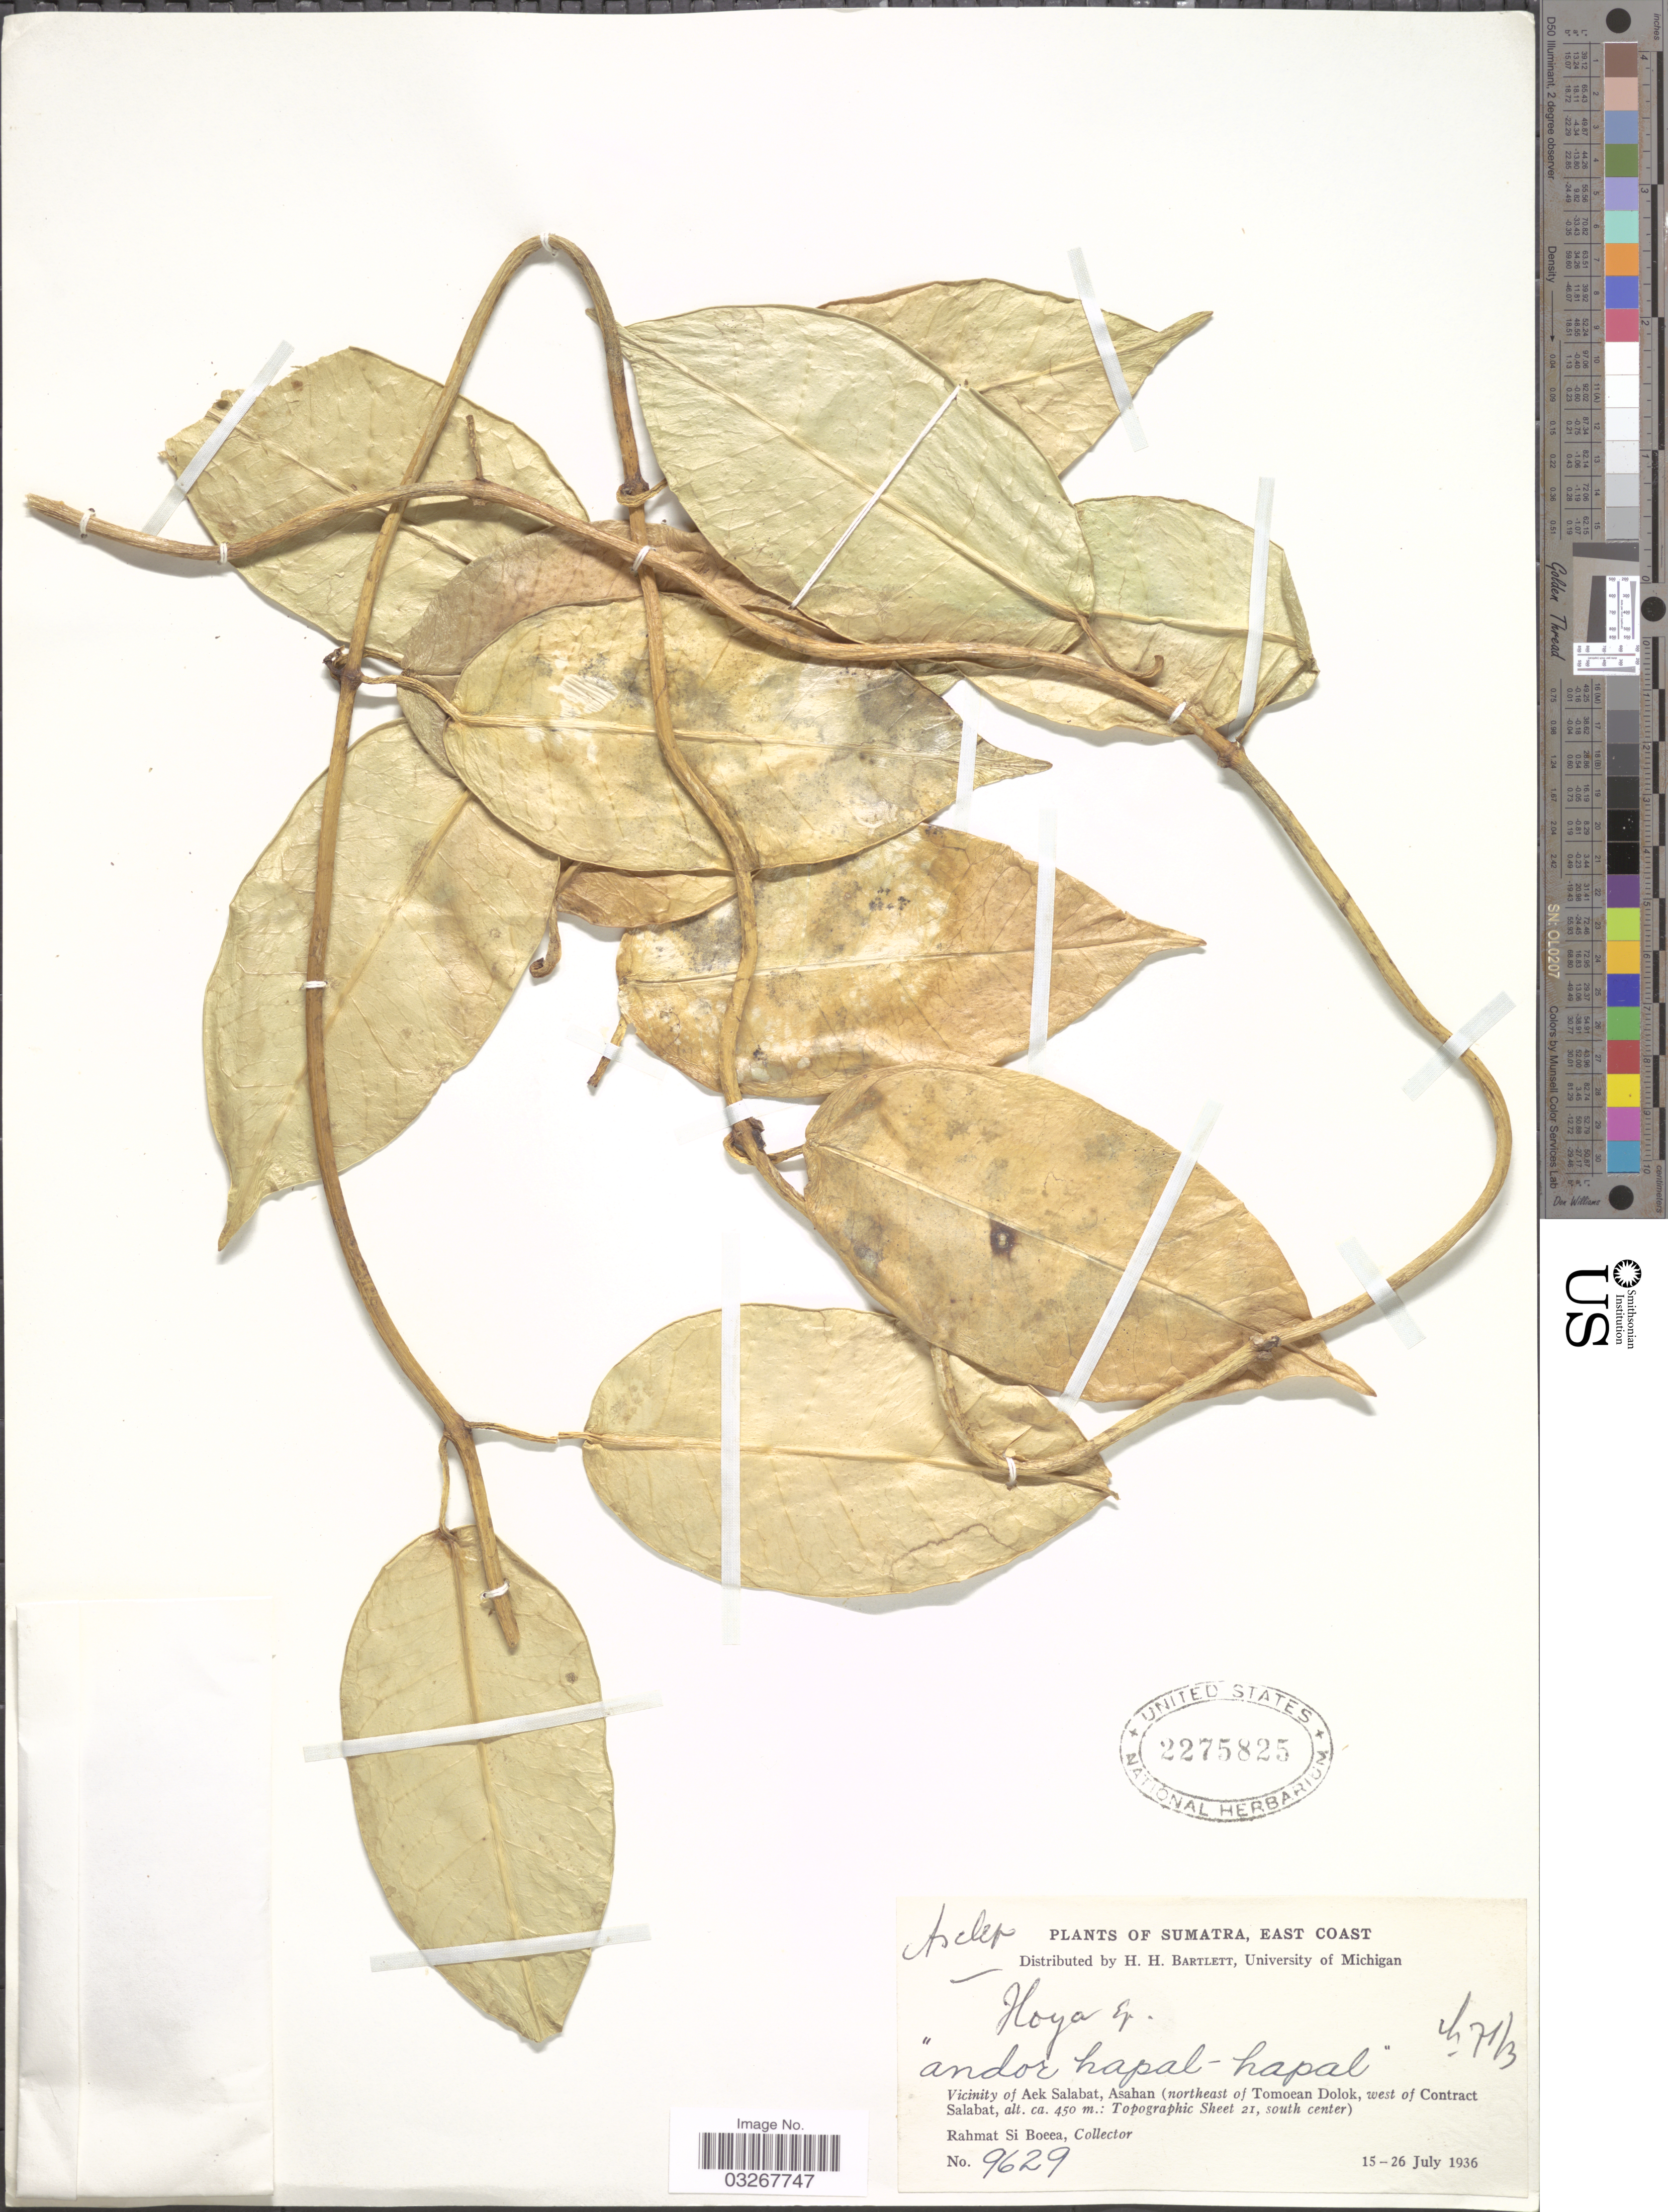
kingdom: Plantae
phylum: Tracheophyta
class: Magnoliopsida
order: Gentianales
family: Apocynaceae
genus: Hoya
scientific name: Hoya sp.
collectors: Rahmat Si Boeea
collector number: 9629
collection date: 1936-07-15/1936-07-26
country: Indonesia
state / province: Sumatra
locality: East Coast. Vicinity of Aek Salabat, Asahan (northeast of Tomoean Dolok, west of Contract Salabat: Topographic Sheet 21, south center).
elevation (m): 450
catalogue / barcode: US 2275825